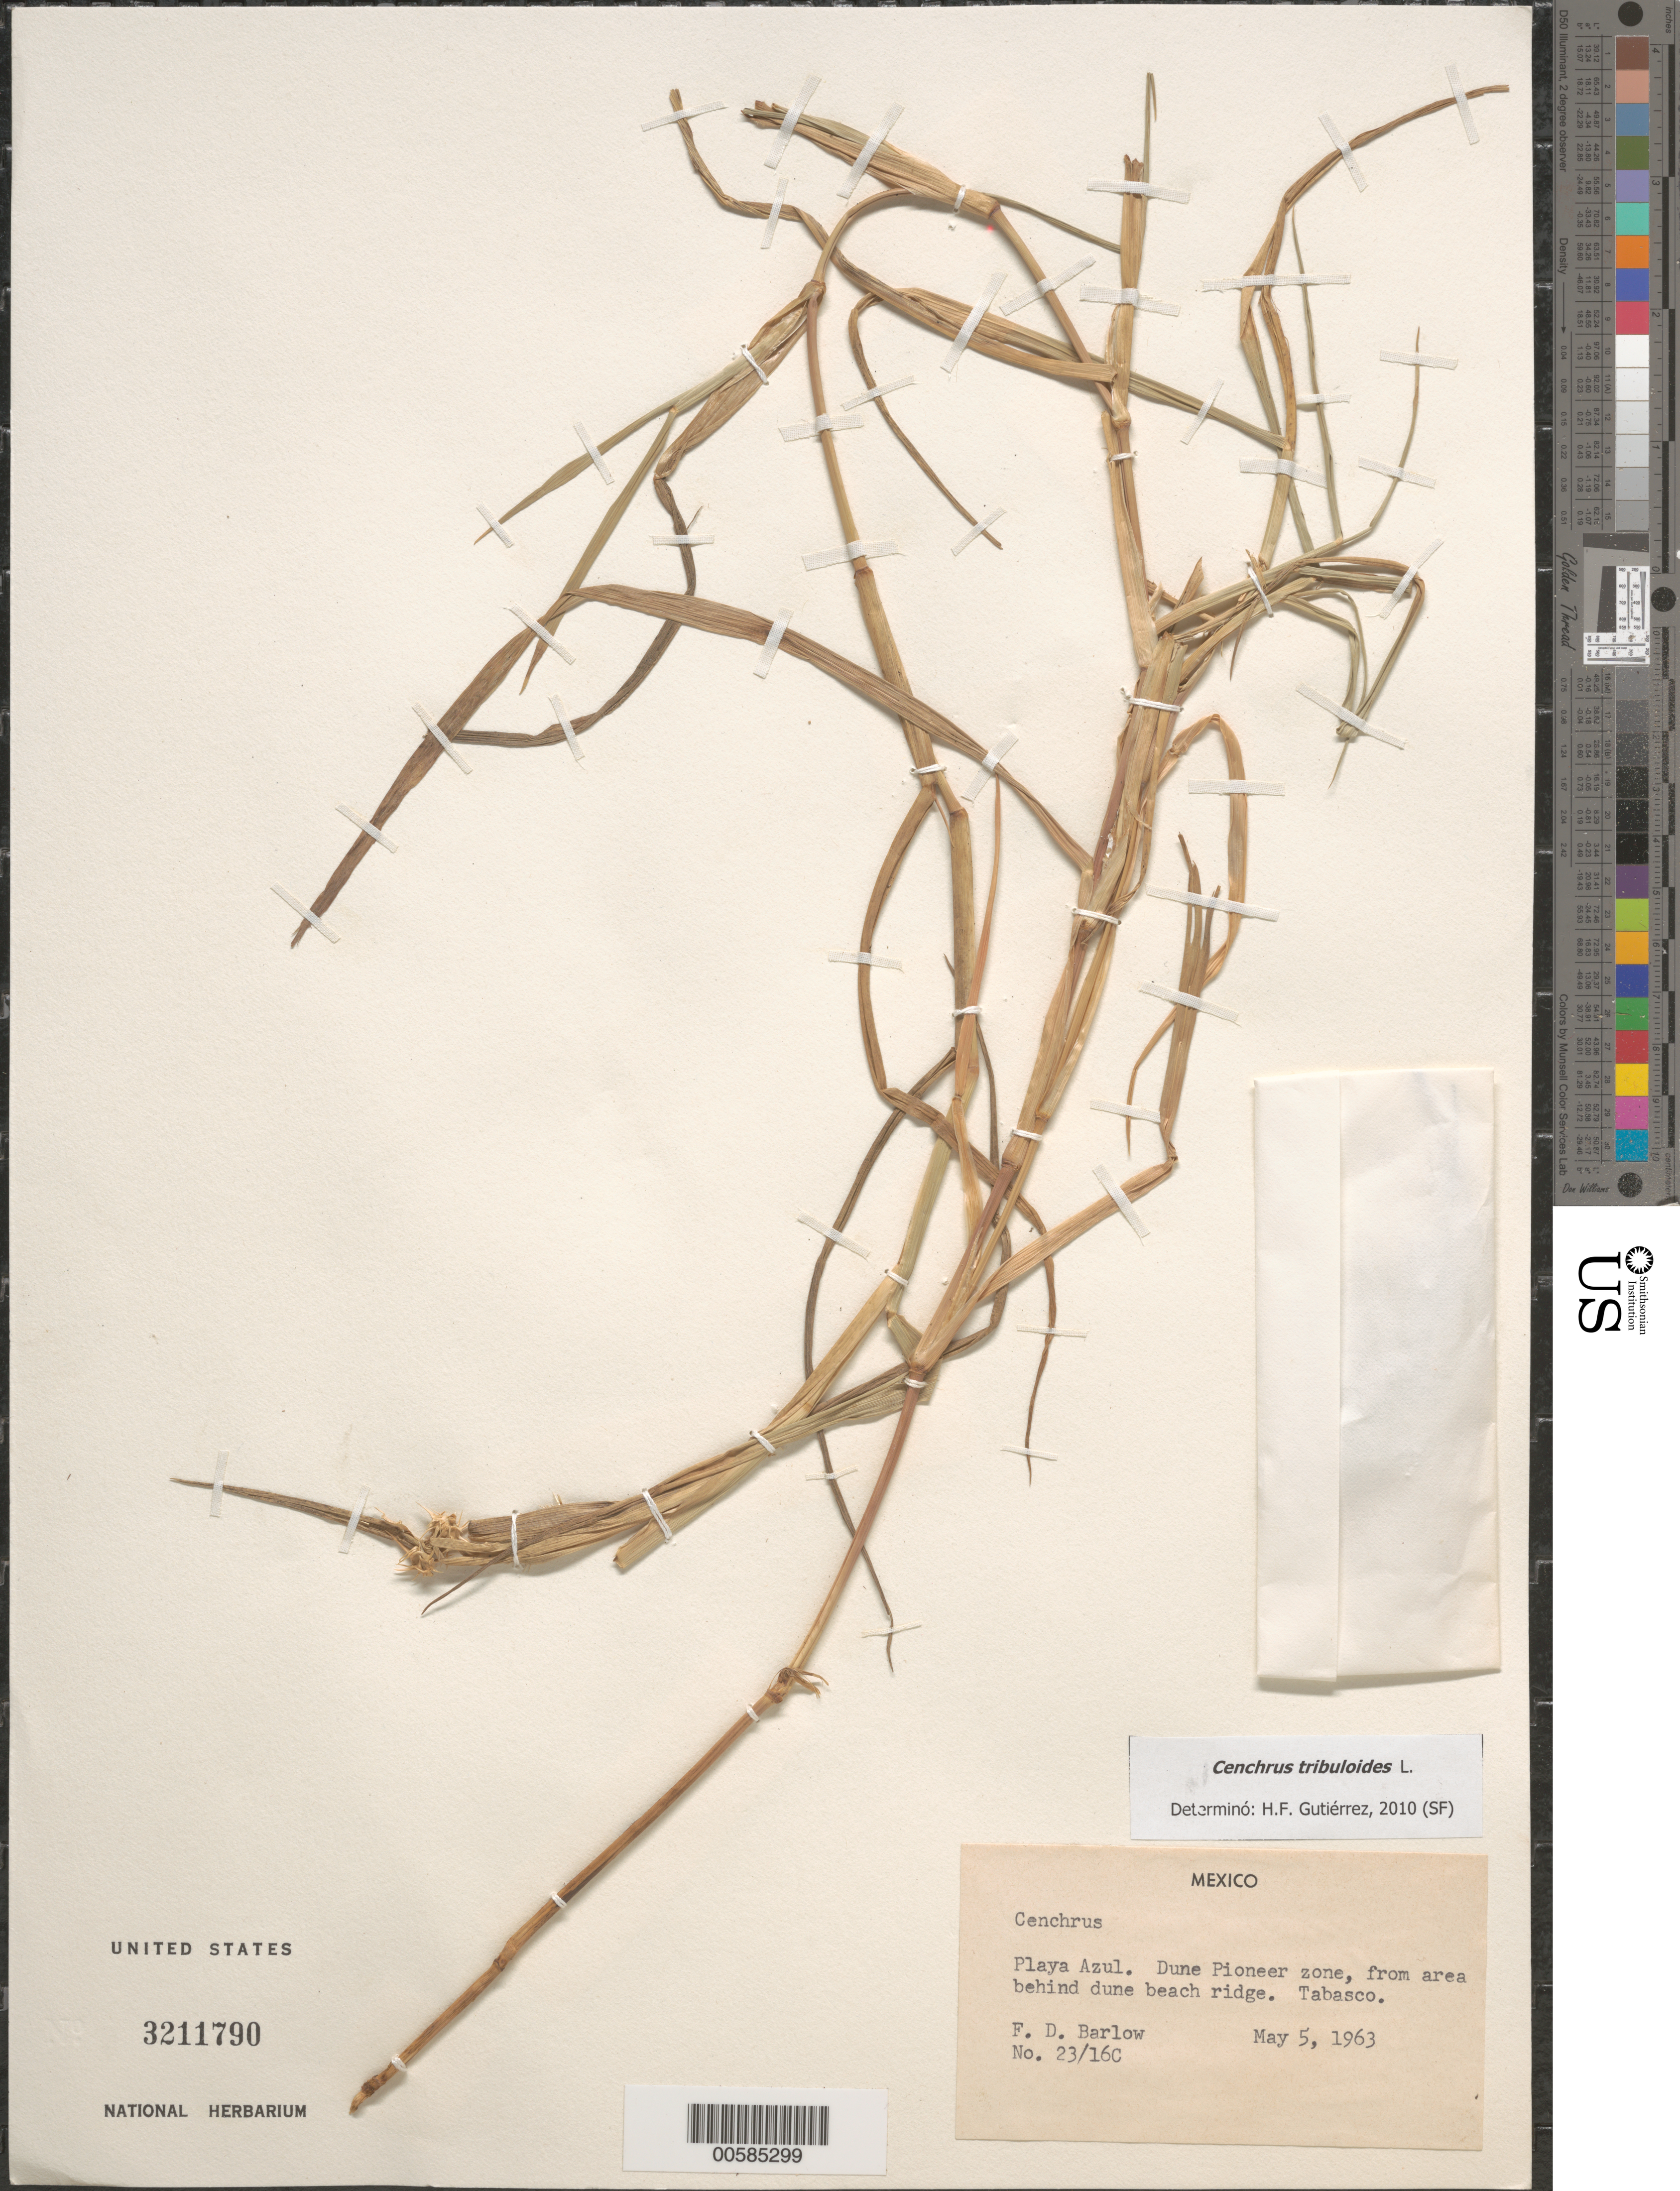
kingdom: Plantae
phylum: Tracheophyta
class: Liliopsida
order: Poales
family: Poaceae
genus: Cenchrus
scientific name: Cenchrus tribuloides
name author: L.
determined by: Gutiérrez, H. F.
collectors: F. D. Barlow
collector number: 23/16C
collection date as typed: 5 May 1963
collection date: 1963-05-05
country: Mexico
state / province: Tabasco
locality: Playa Azul. Dune Pioneer zone, from area behind dune beach ridge.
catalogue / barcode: US 3211790